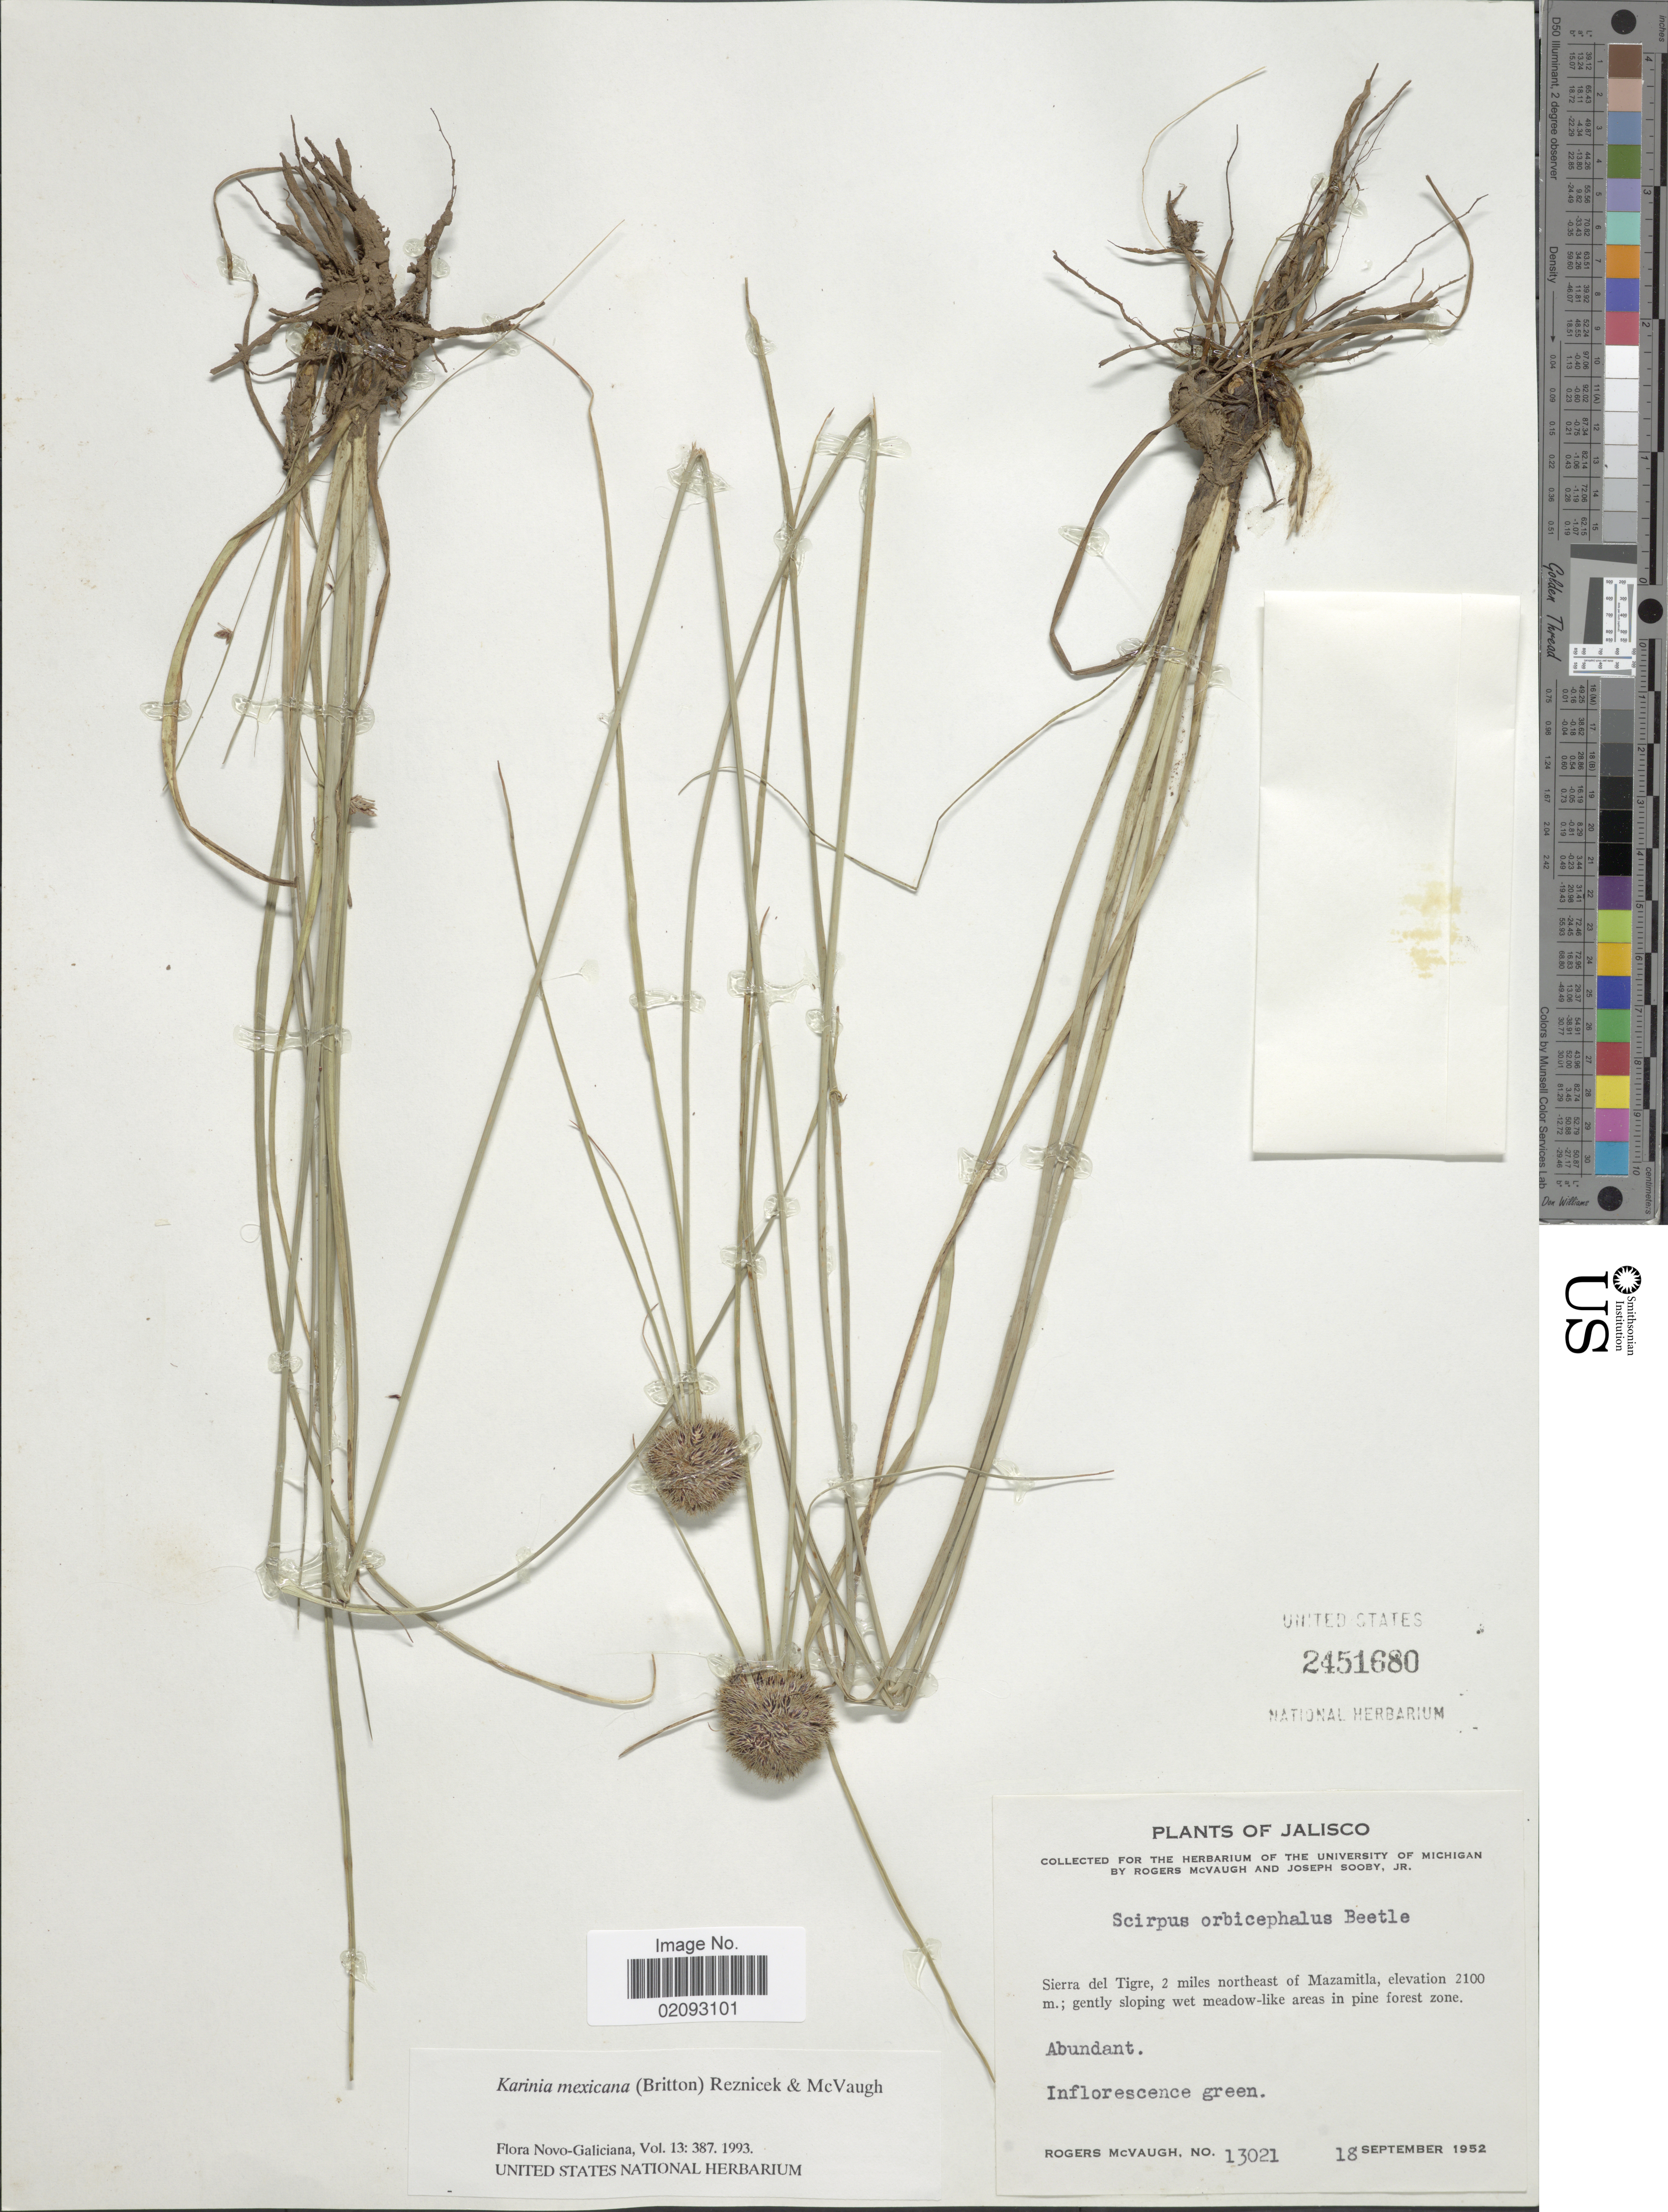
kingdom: Plantae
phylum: Tracheophyta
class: Liliopsida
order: Poales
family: Cyperaceae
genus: Scirpoides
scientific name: Scirpoides mexicana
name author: (C.B. Clarke ex Britton) Goetgh. ex C. S. Reid & J.R. Carter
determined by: Strong, Mark T., (BOT), Smithsonian Institution - National Museum of Natural History (UNITED STATES)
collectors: R. McVaugh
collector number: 13021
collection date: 1952-09-18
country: Mexico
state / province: Jalisco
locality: Sierra del Tigre, 2 miles northeast of Mazamitla; gently sloping wet meadow-like areas in pine forest zone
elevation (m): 2100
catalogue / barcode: US 2451680